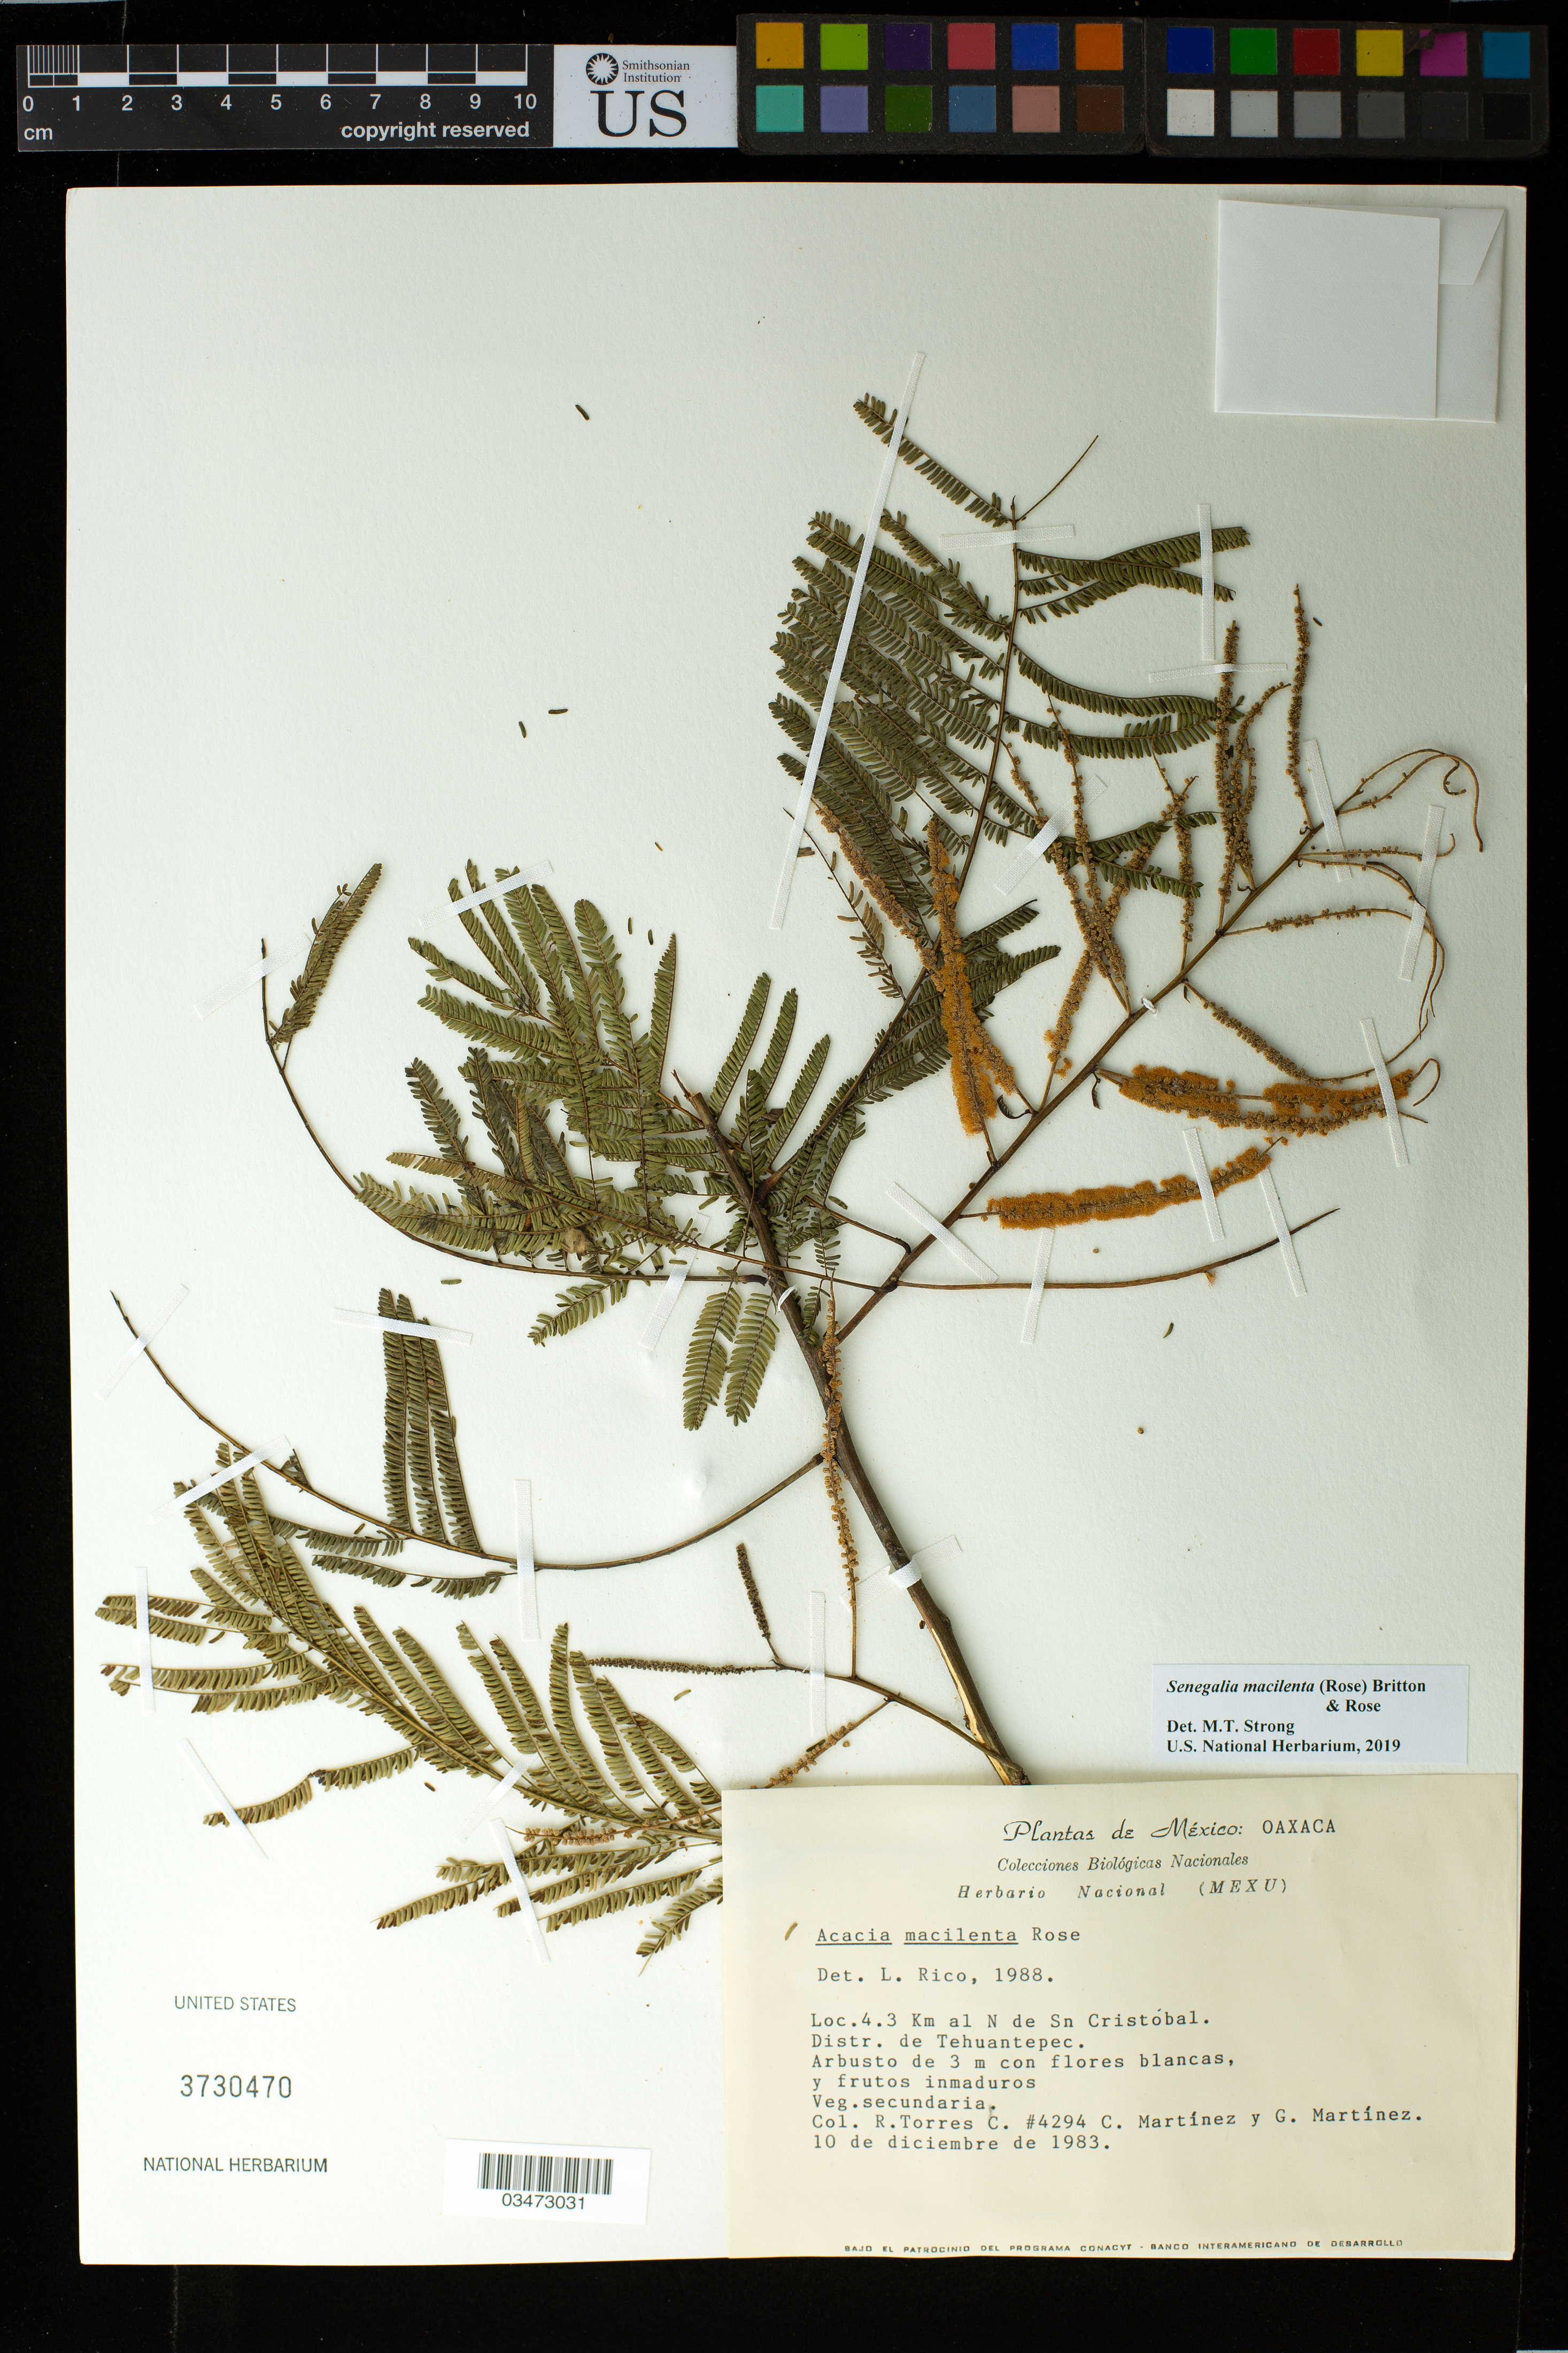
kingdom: Plantae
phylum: Tracheophyta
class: Magnoliopsida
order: Fabales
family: Fabaceae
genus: Senegalia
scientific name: Senegalia macilenta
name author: (Rose) Britton & Rose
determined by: Strong, Mark T., (BOT), Smithsonian Institution - National Museum of Natural History (UNITED STATES)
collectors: R. Torres C., C. Martínez & G. Martínez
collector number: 4294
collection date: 1983-12-10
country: Mexico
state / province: Oaxaca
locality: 4.3 Km al N de Sn Cristobal. Distr. de Tehuantepec.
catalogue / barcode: US 3730470